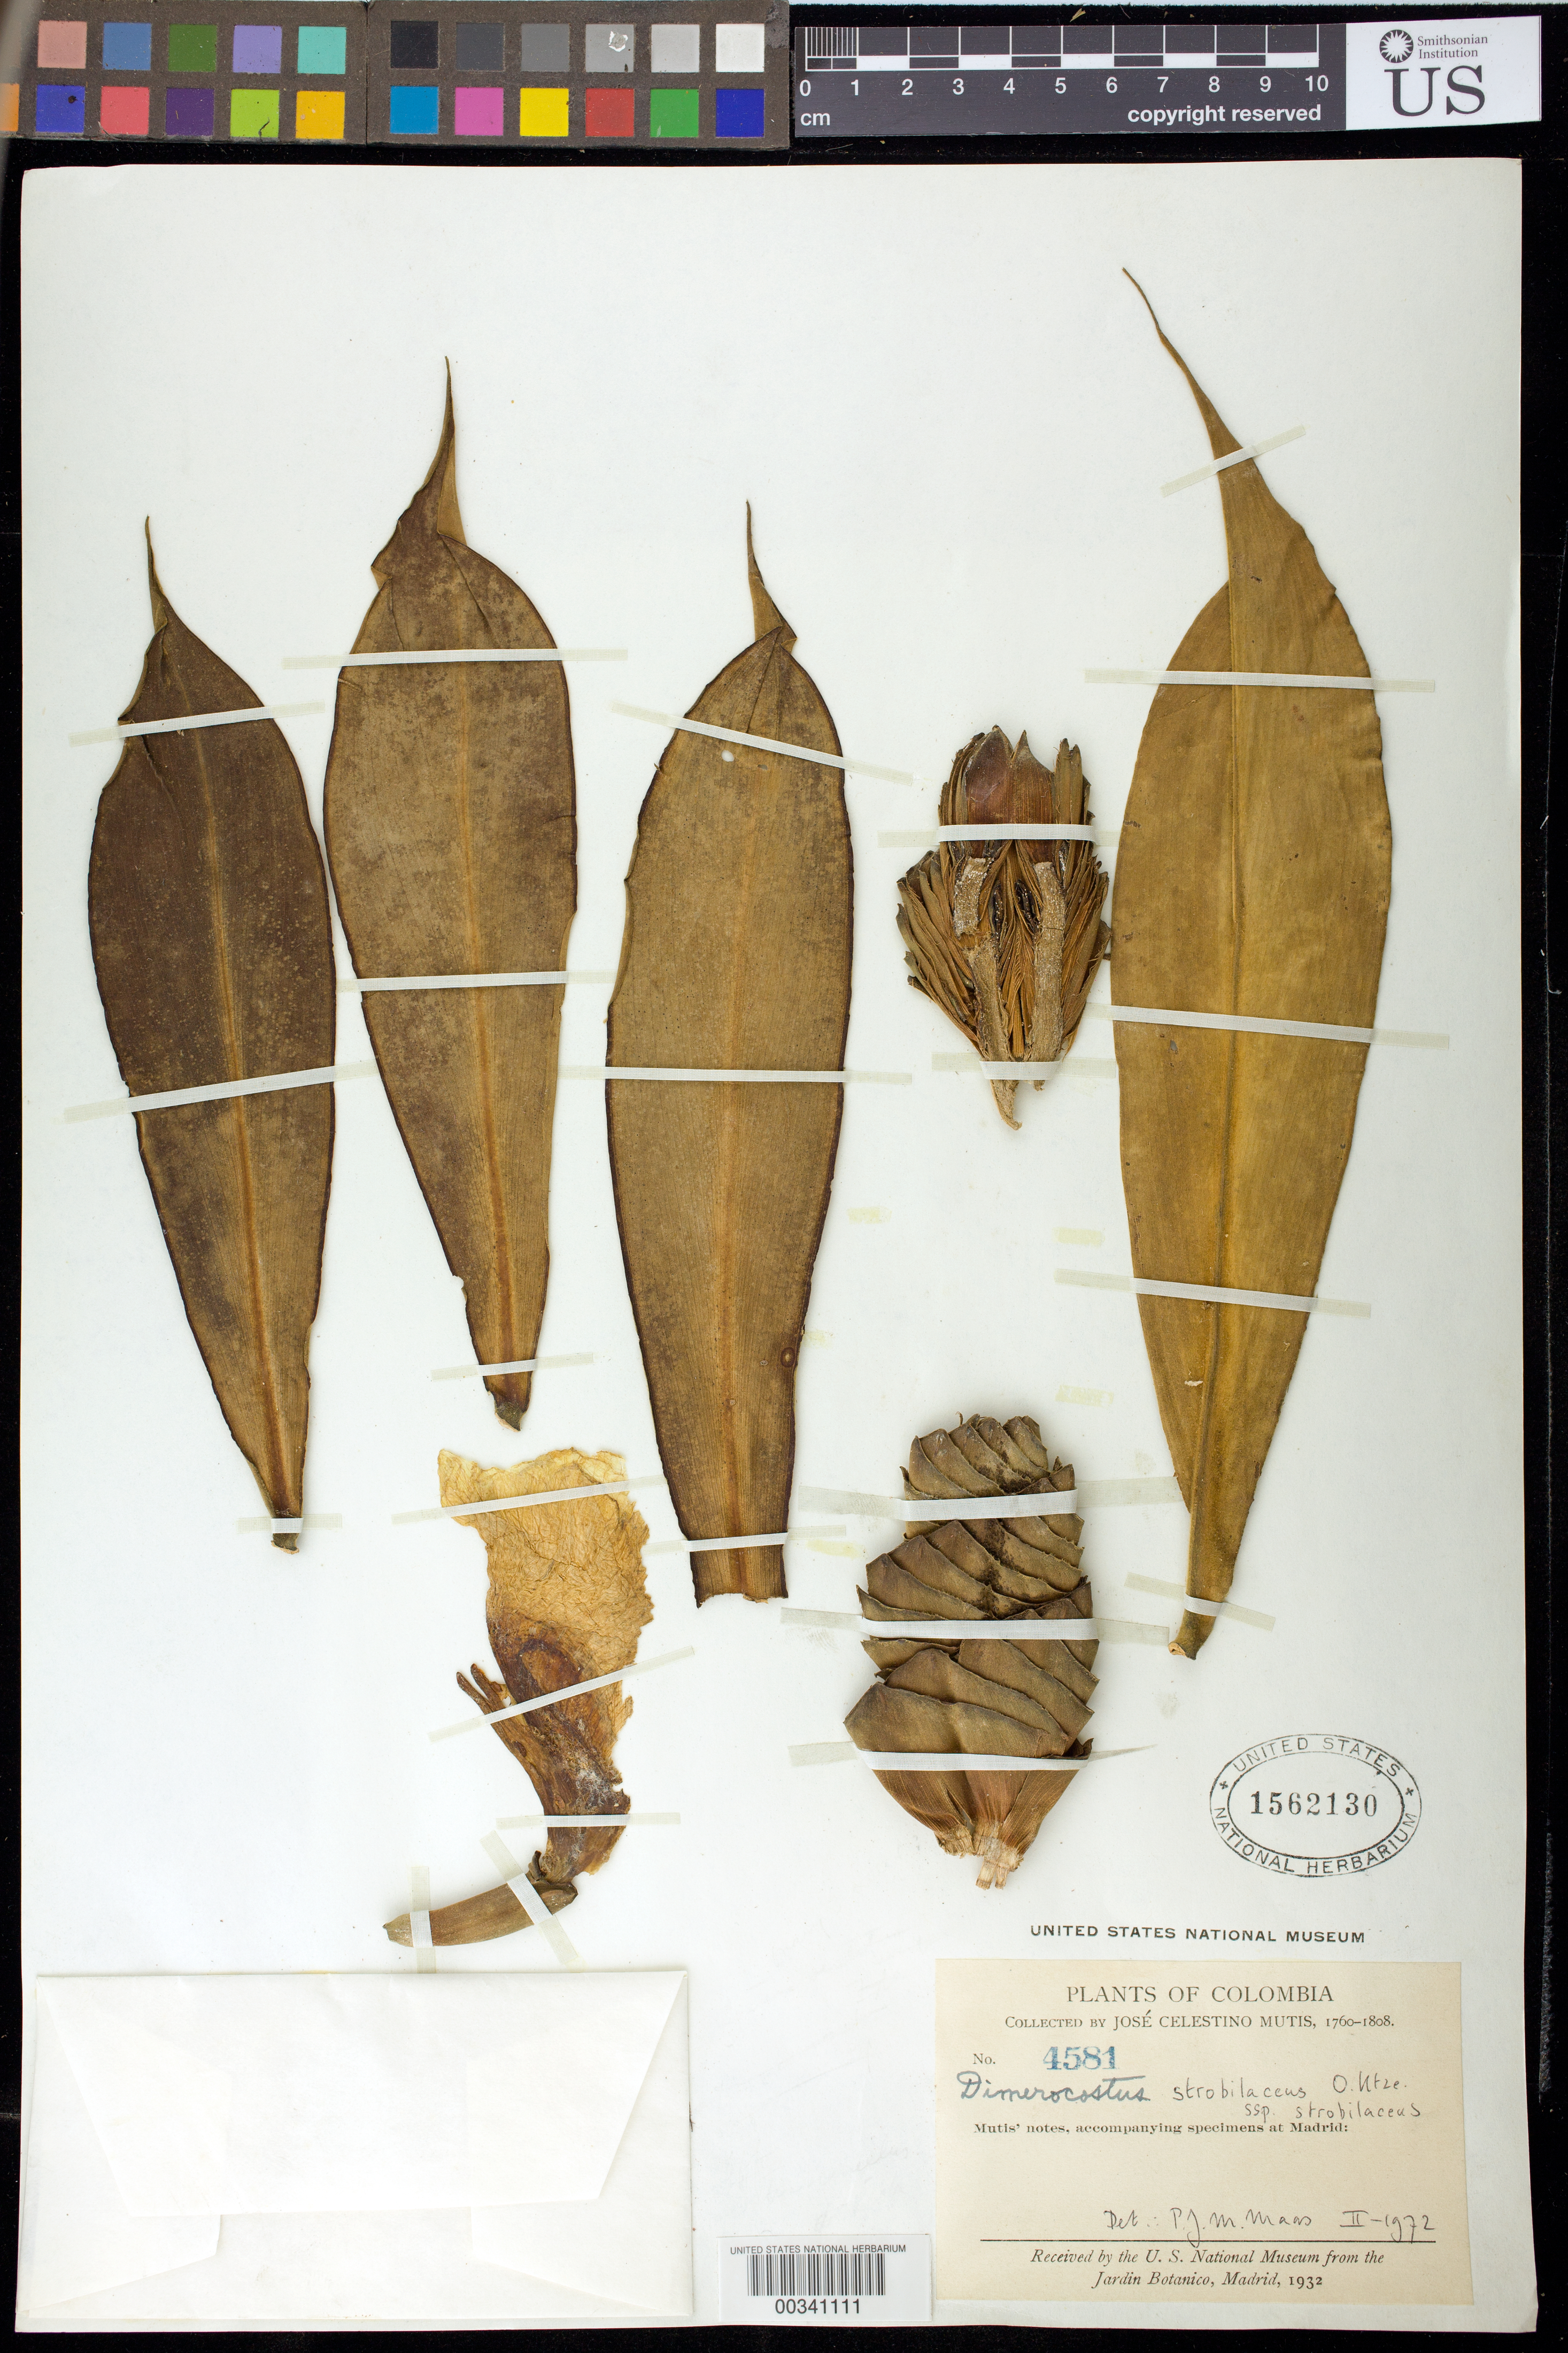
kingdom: Plantae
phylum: Tracheophyta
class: Liliopsida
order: Zingiberales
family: Costaceae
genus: Dimerocostus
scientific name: Dimerocostus strobilaceus subsp. strobilaceus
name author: Kuntze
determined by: Maas, Paul J. M.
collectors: J. C. B. Mutis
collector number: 4581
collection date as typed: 1760 to -- -- 1808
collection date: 1760/1808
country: Colombia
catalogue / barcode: US 1562130